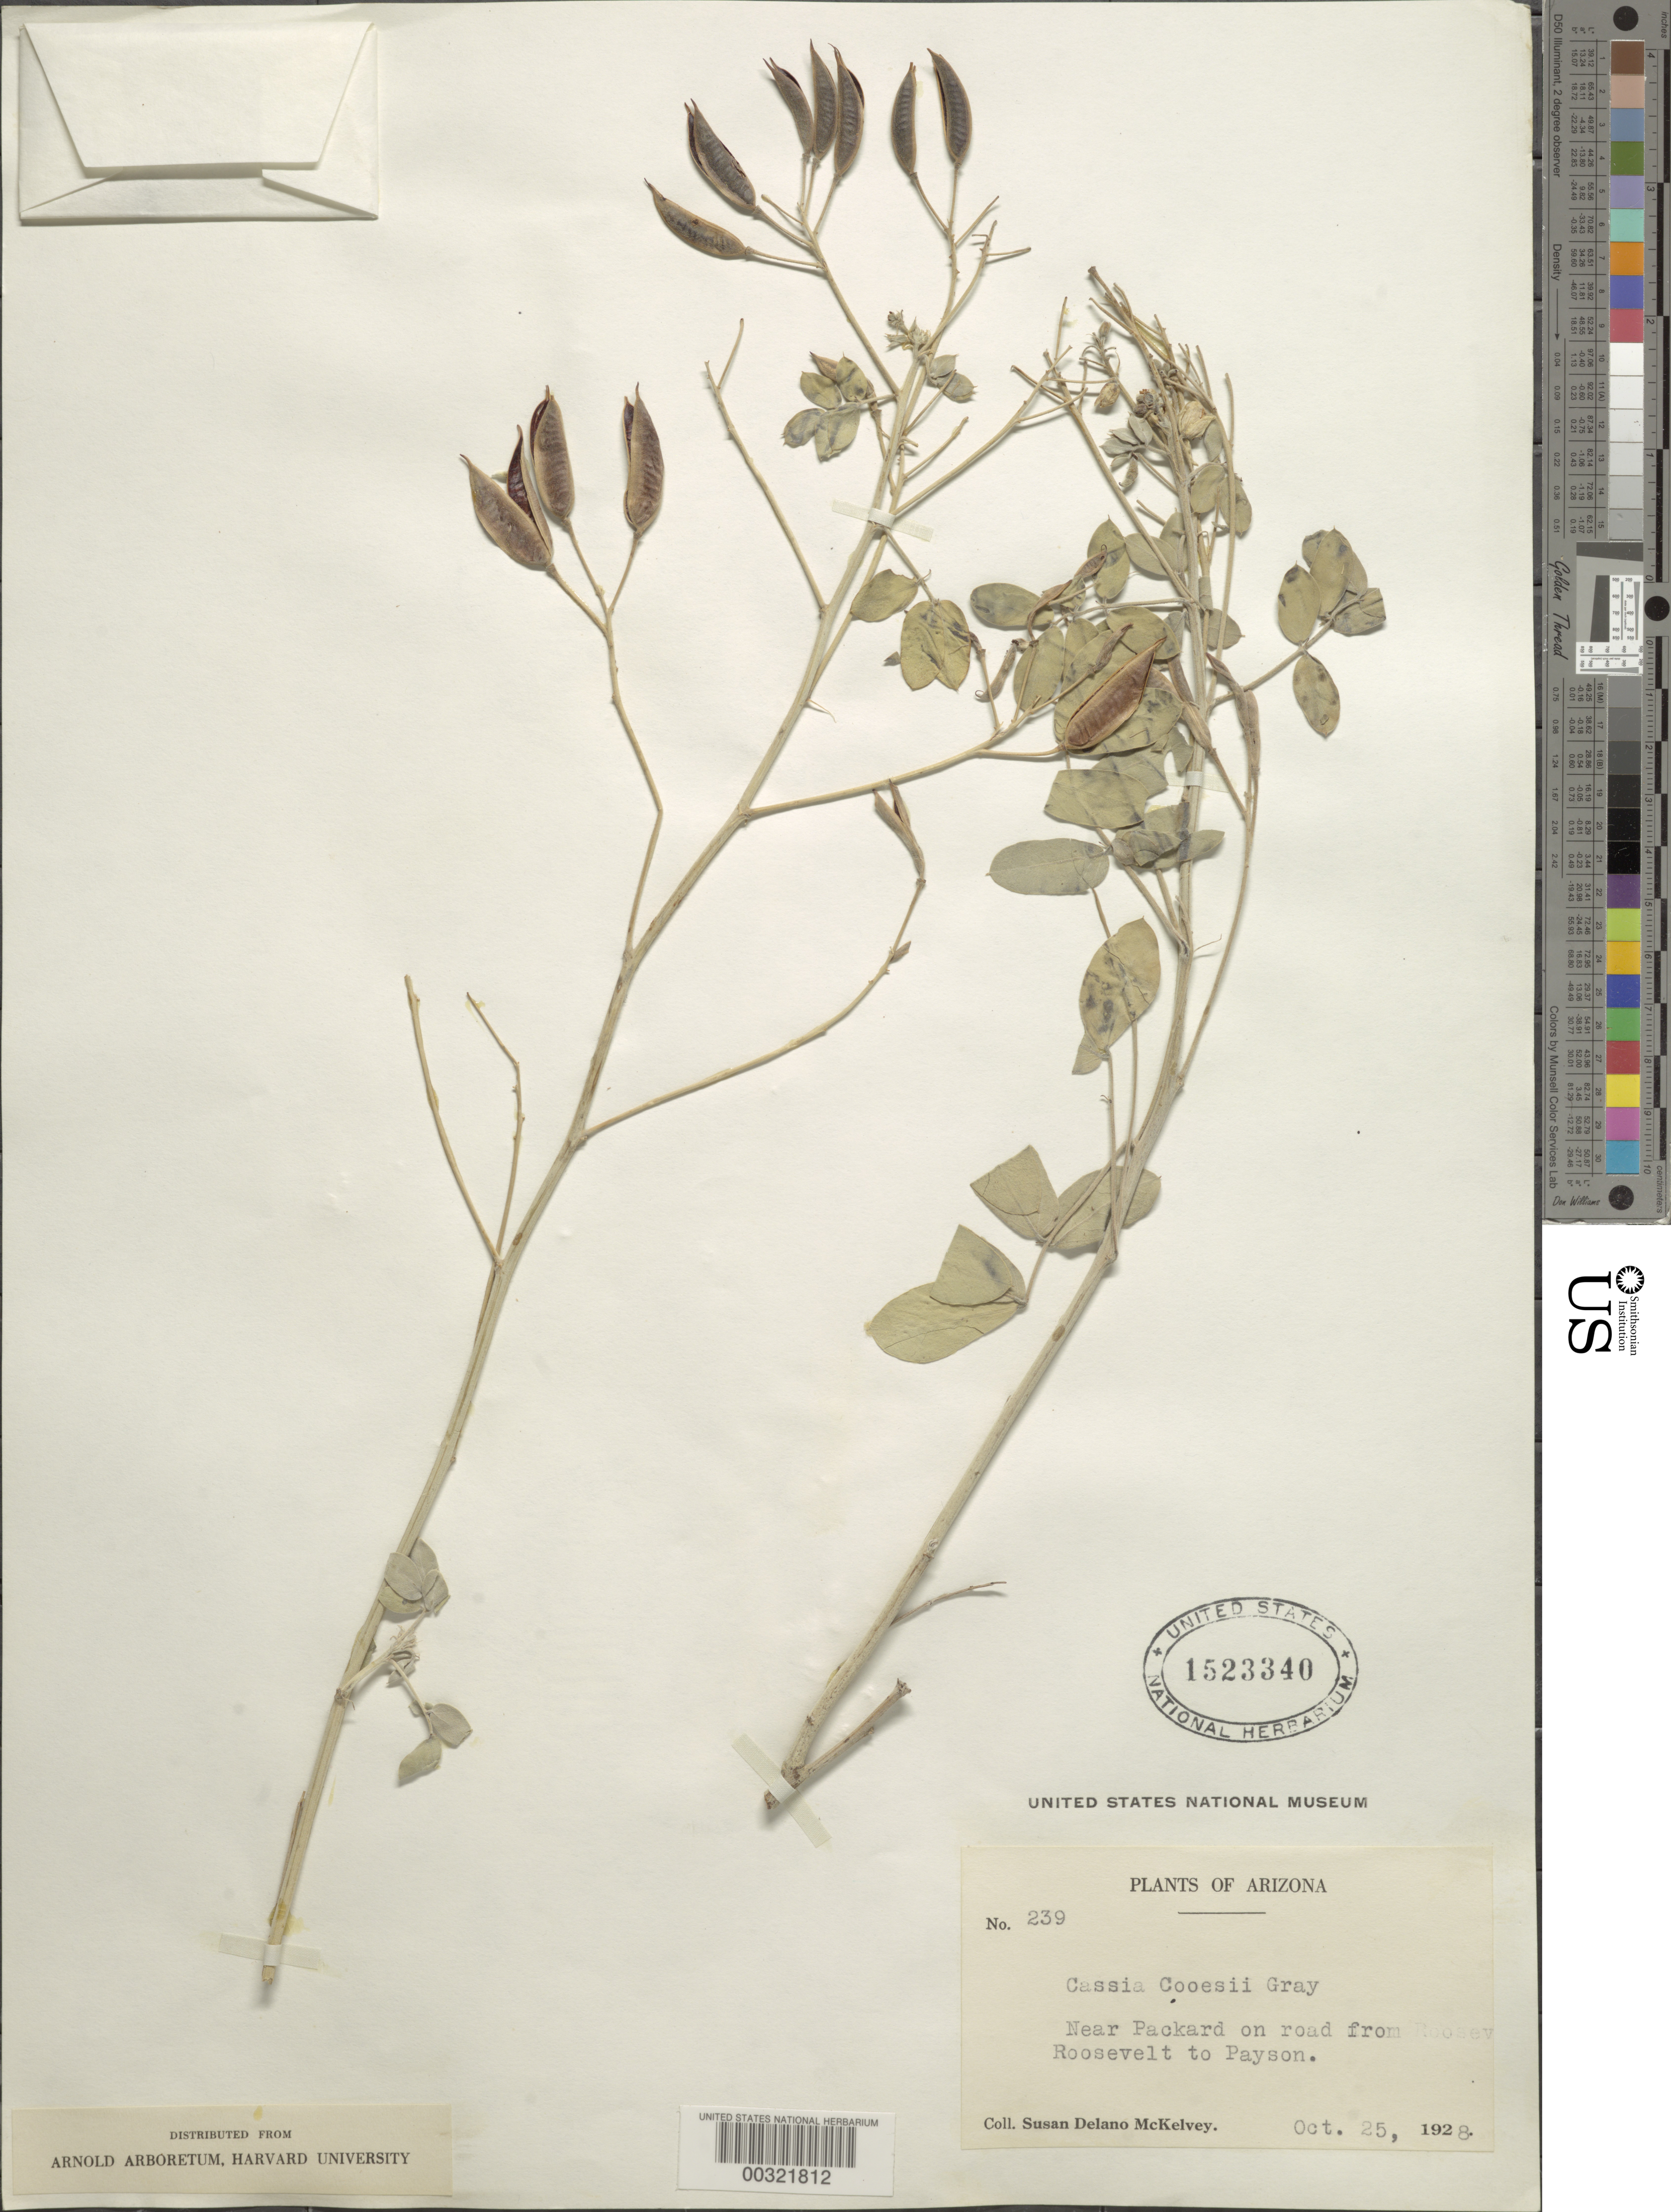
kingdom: Plantae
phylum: Tracheophyta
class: Magnoliopsida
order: Fabales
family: Fabaceae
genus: Senna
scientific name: Senna covesii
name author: (A. Gray) H.S. Irwin & Barneby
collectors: S. A. McKelvey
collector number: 239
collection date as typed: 25 Oct 1928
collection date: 1928-10-25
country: United States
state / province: Arizona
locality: Near packard on road from roosevelt to payson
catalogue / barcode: US 1523340